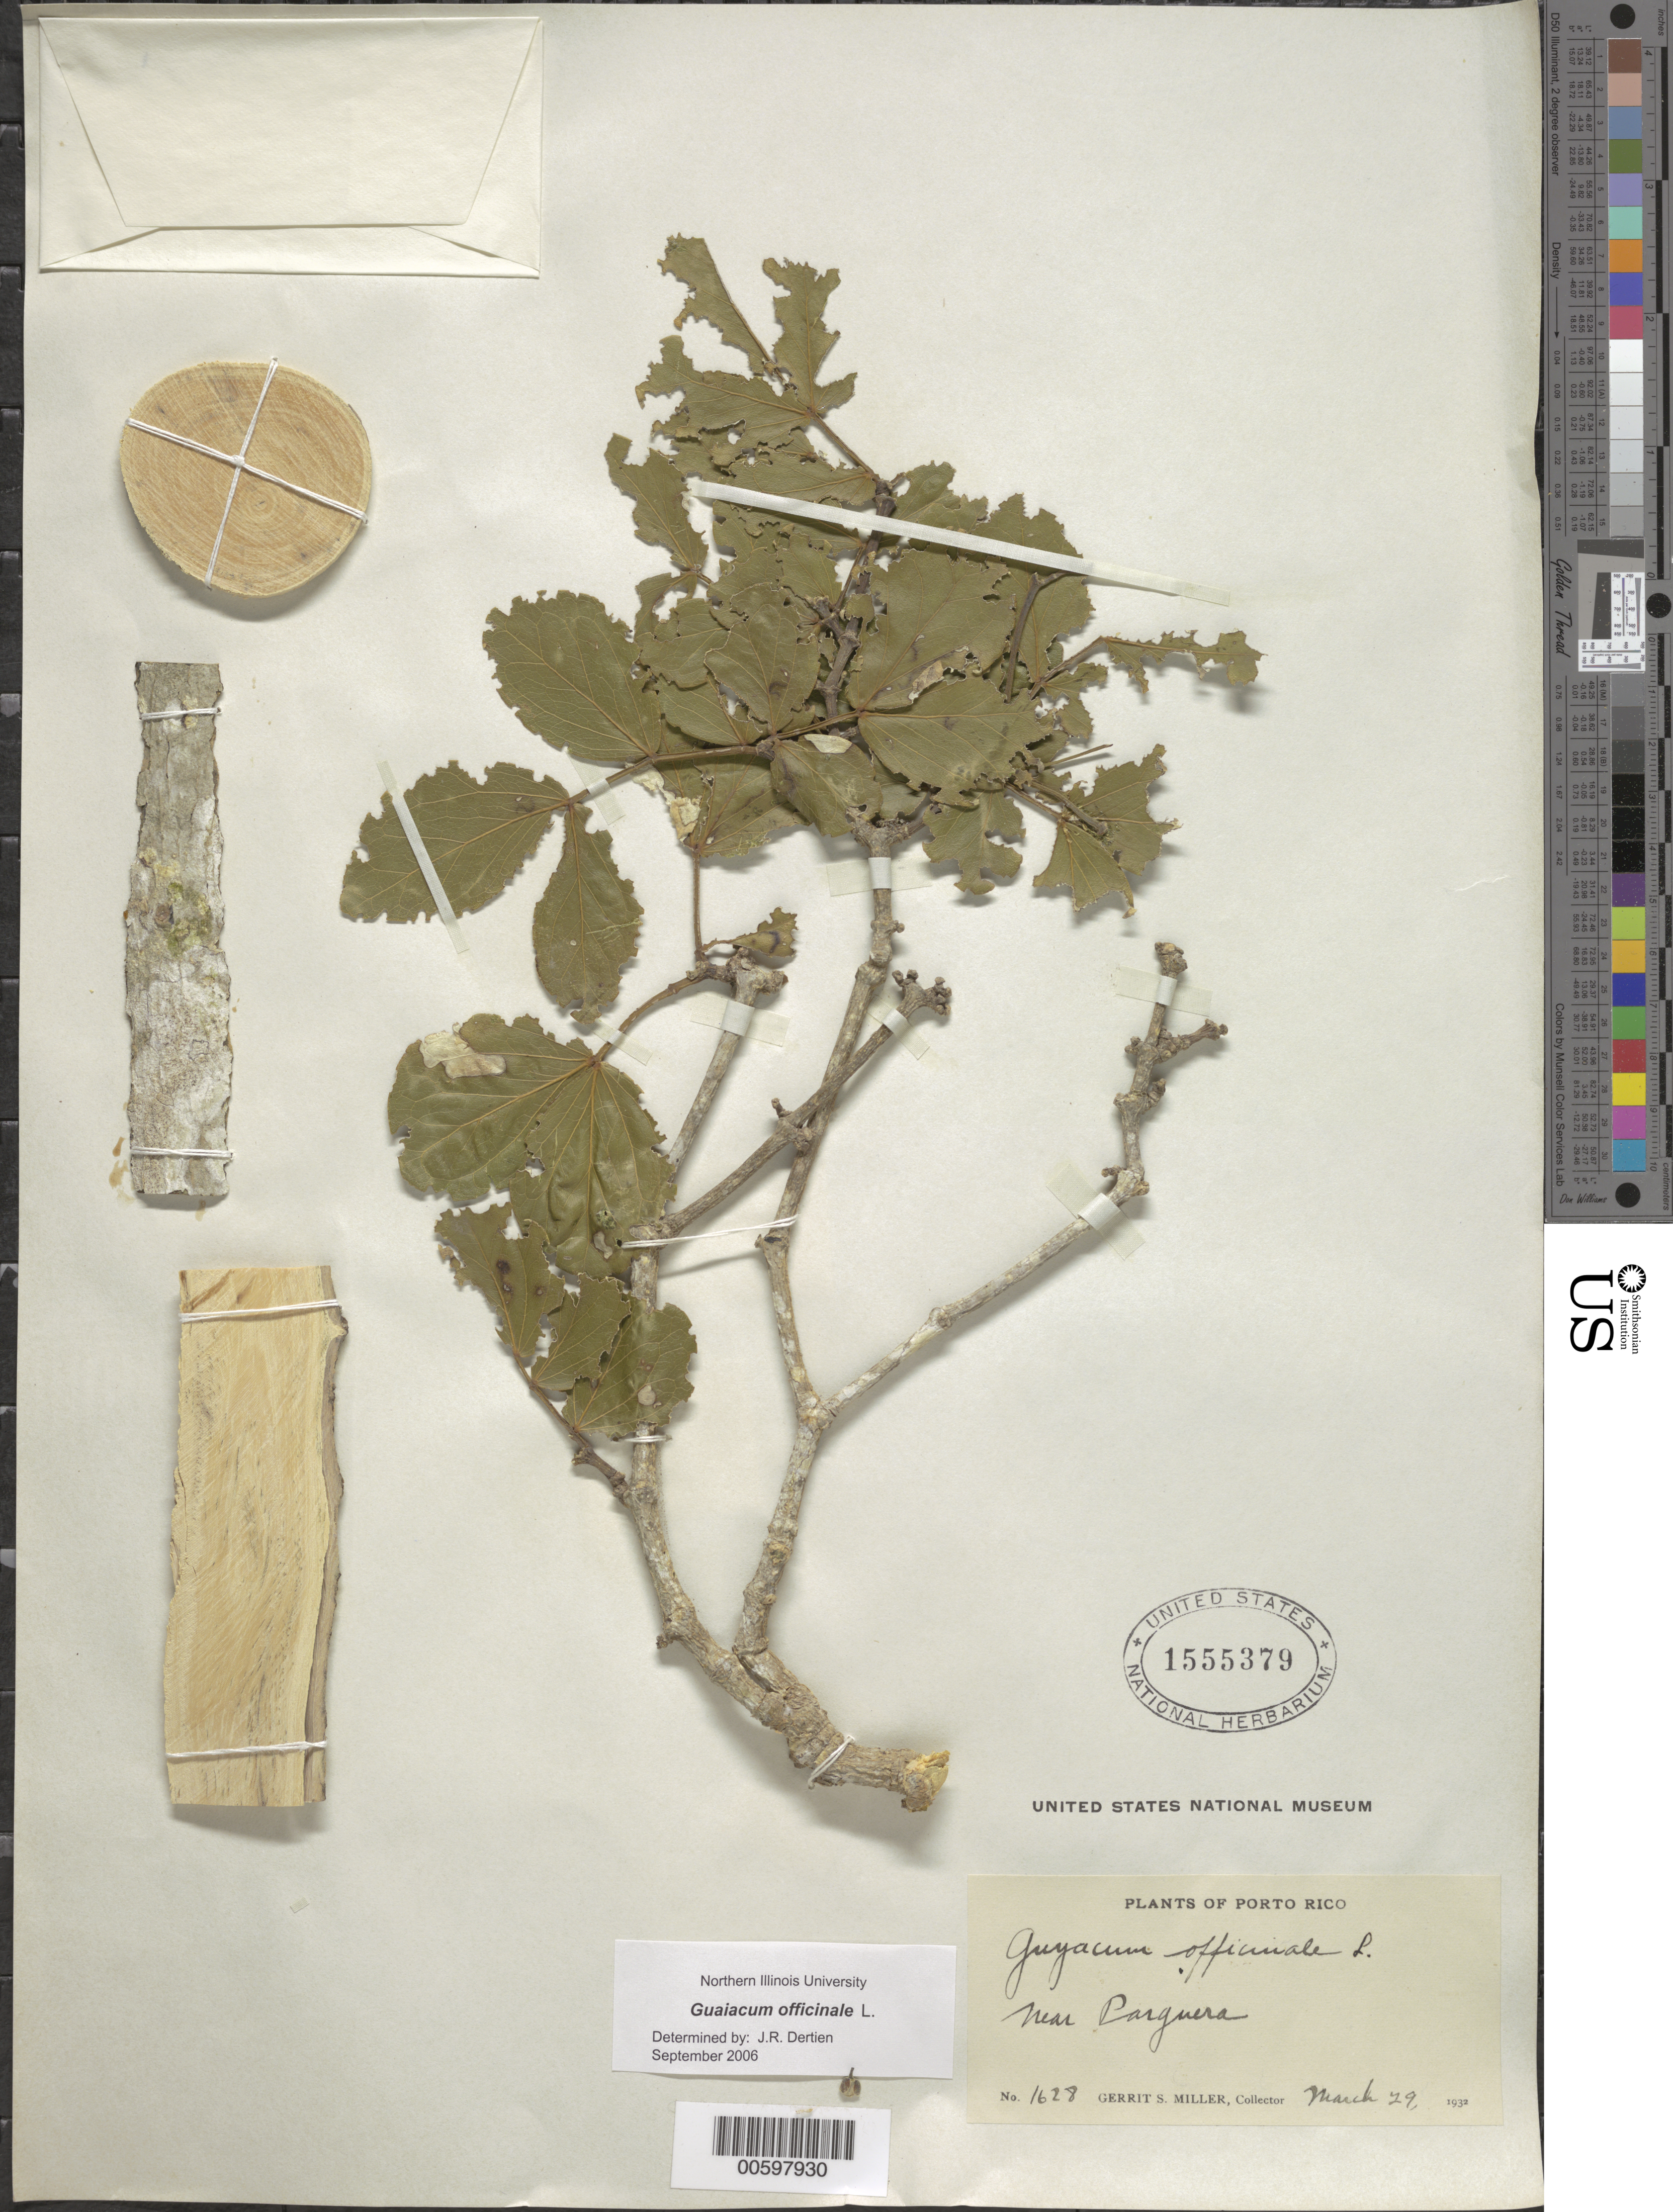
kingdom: Plantae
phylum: Tracheophyta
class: Magnoliopsida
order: Zygophyllales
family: Zygophyllaceae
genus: Guaiacum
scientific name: Guaiacum officinale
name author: L.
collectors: G. S. Miller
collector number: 1628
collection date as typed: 29 Mar 1932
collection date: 1932-03-29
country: Puerto Rico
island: Greater Antilles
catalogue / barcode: US 1555379